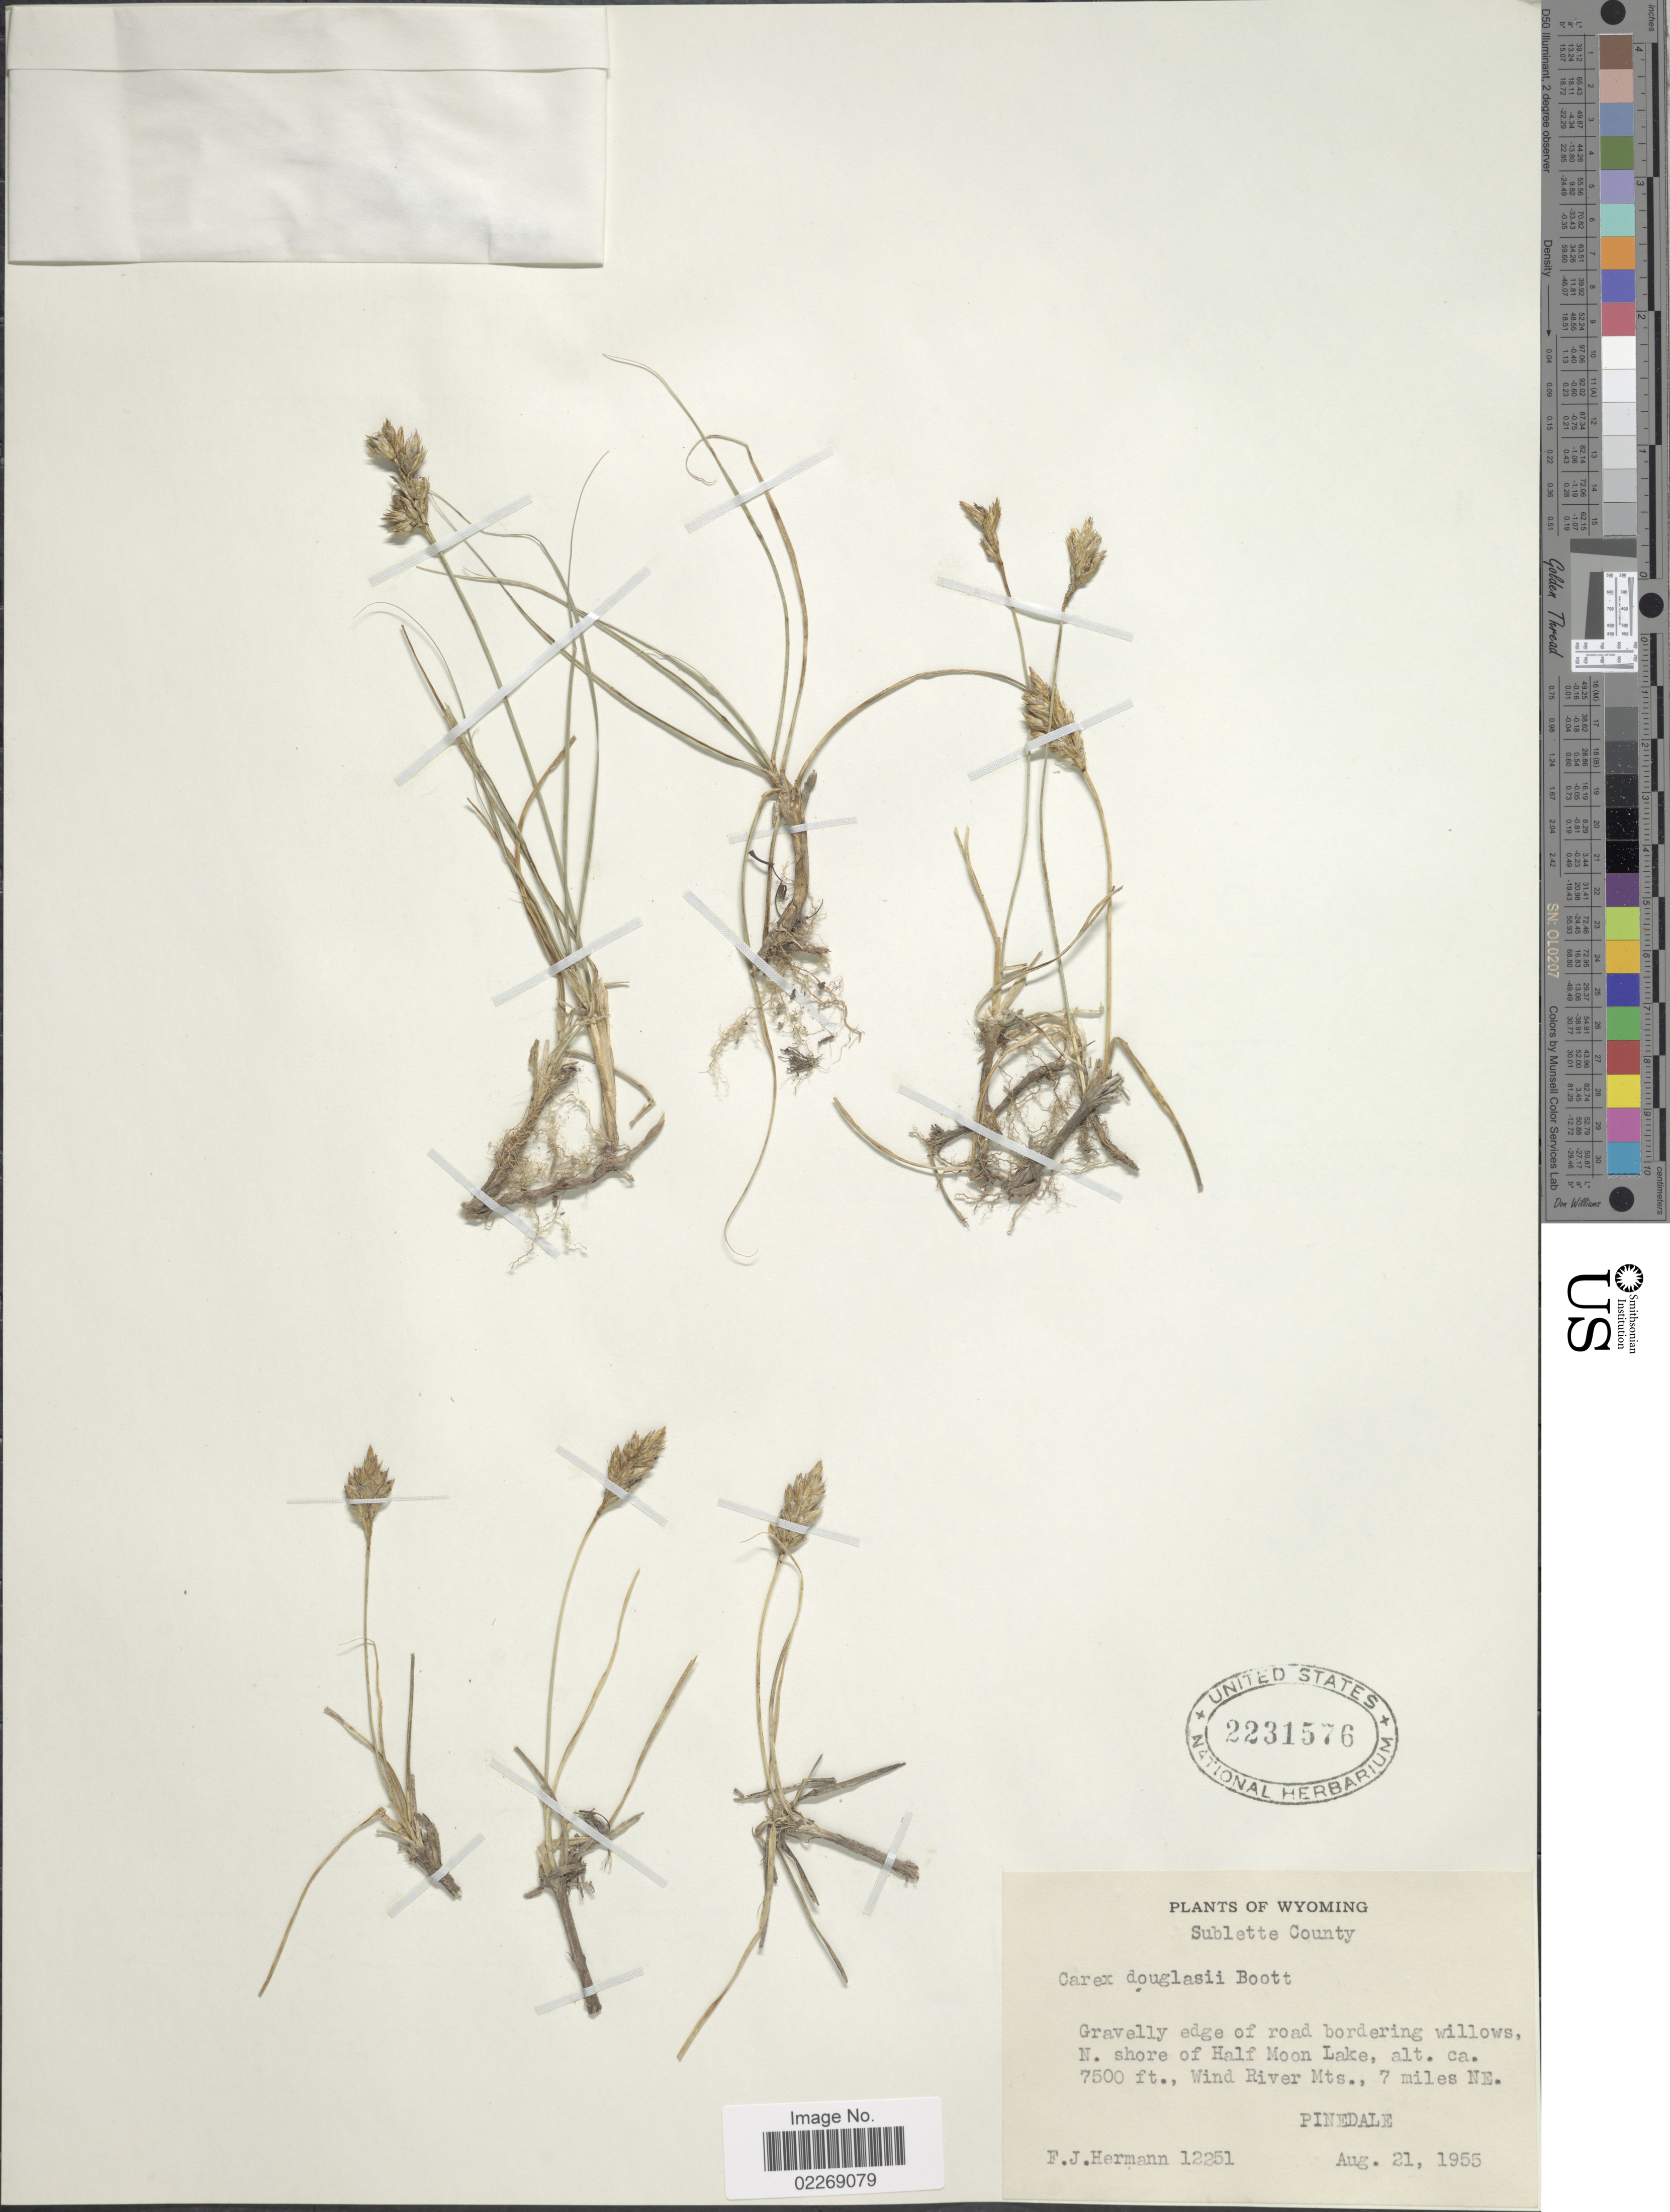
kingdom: Plantae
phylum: Tracheophyta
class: Liliopsida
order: Poales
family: Cyperaceae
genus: Carex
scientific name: Carex douglasii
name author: Boott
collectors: F. J. Hermann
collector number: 12251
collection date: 1955-08-21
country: United States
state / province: Wyoming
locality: Sublette County. N. shore of Half Moon Lake, Wind River Mts., 7 miles NE. Pinedale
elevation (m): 2286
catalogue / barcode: US 2231576